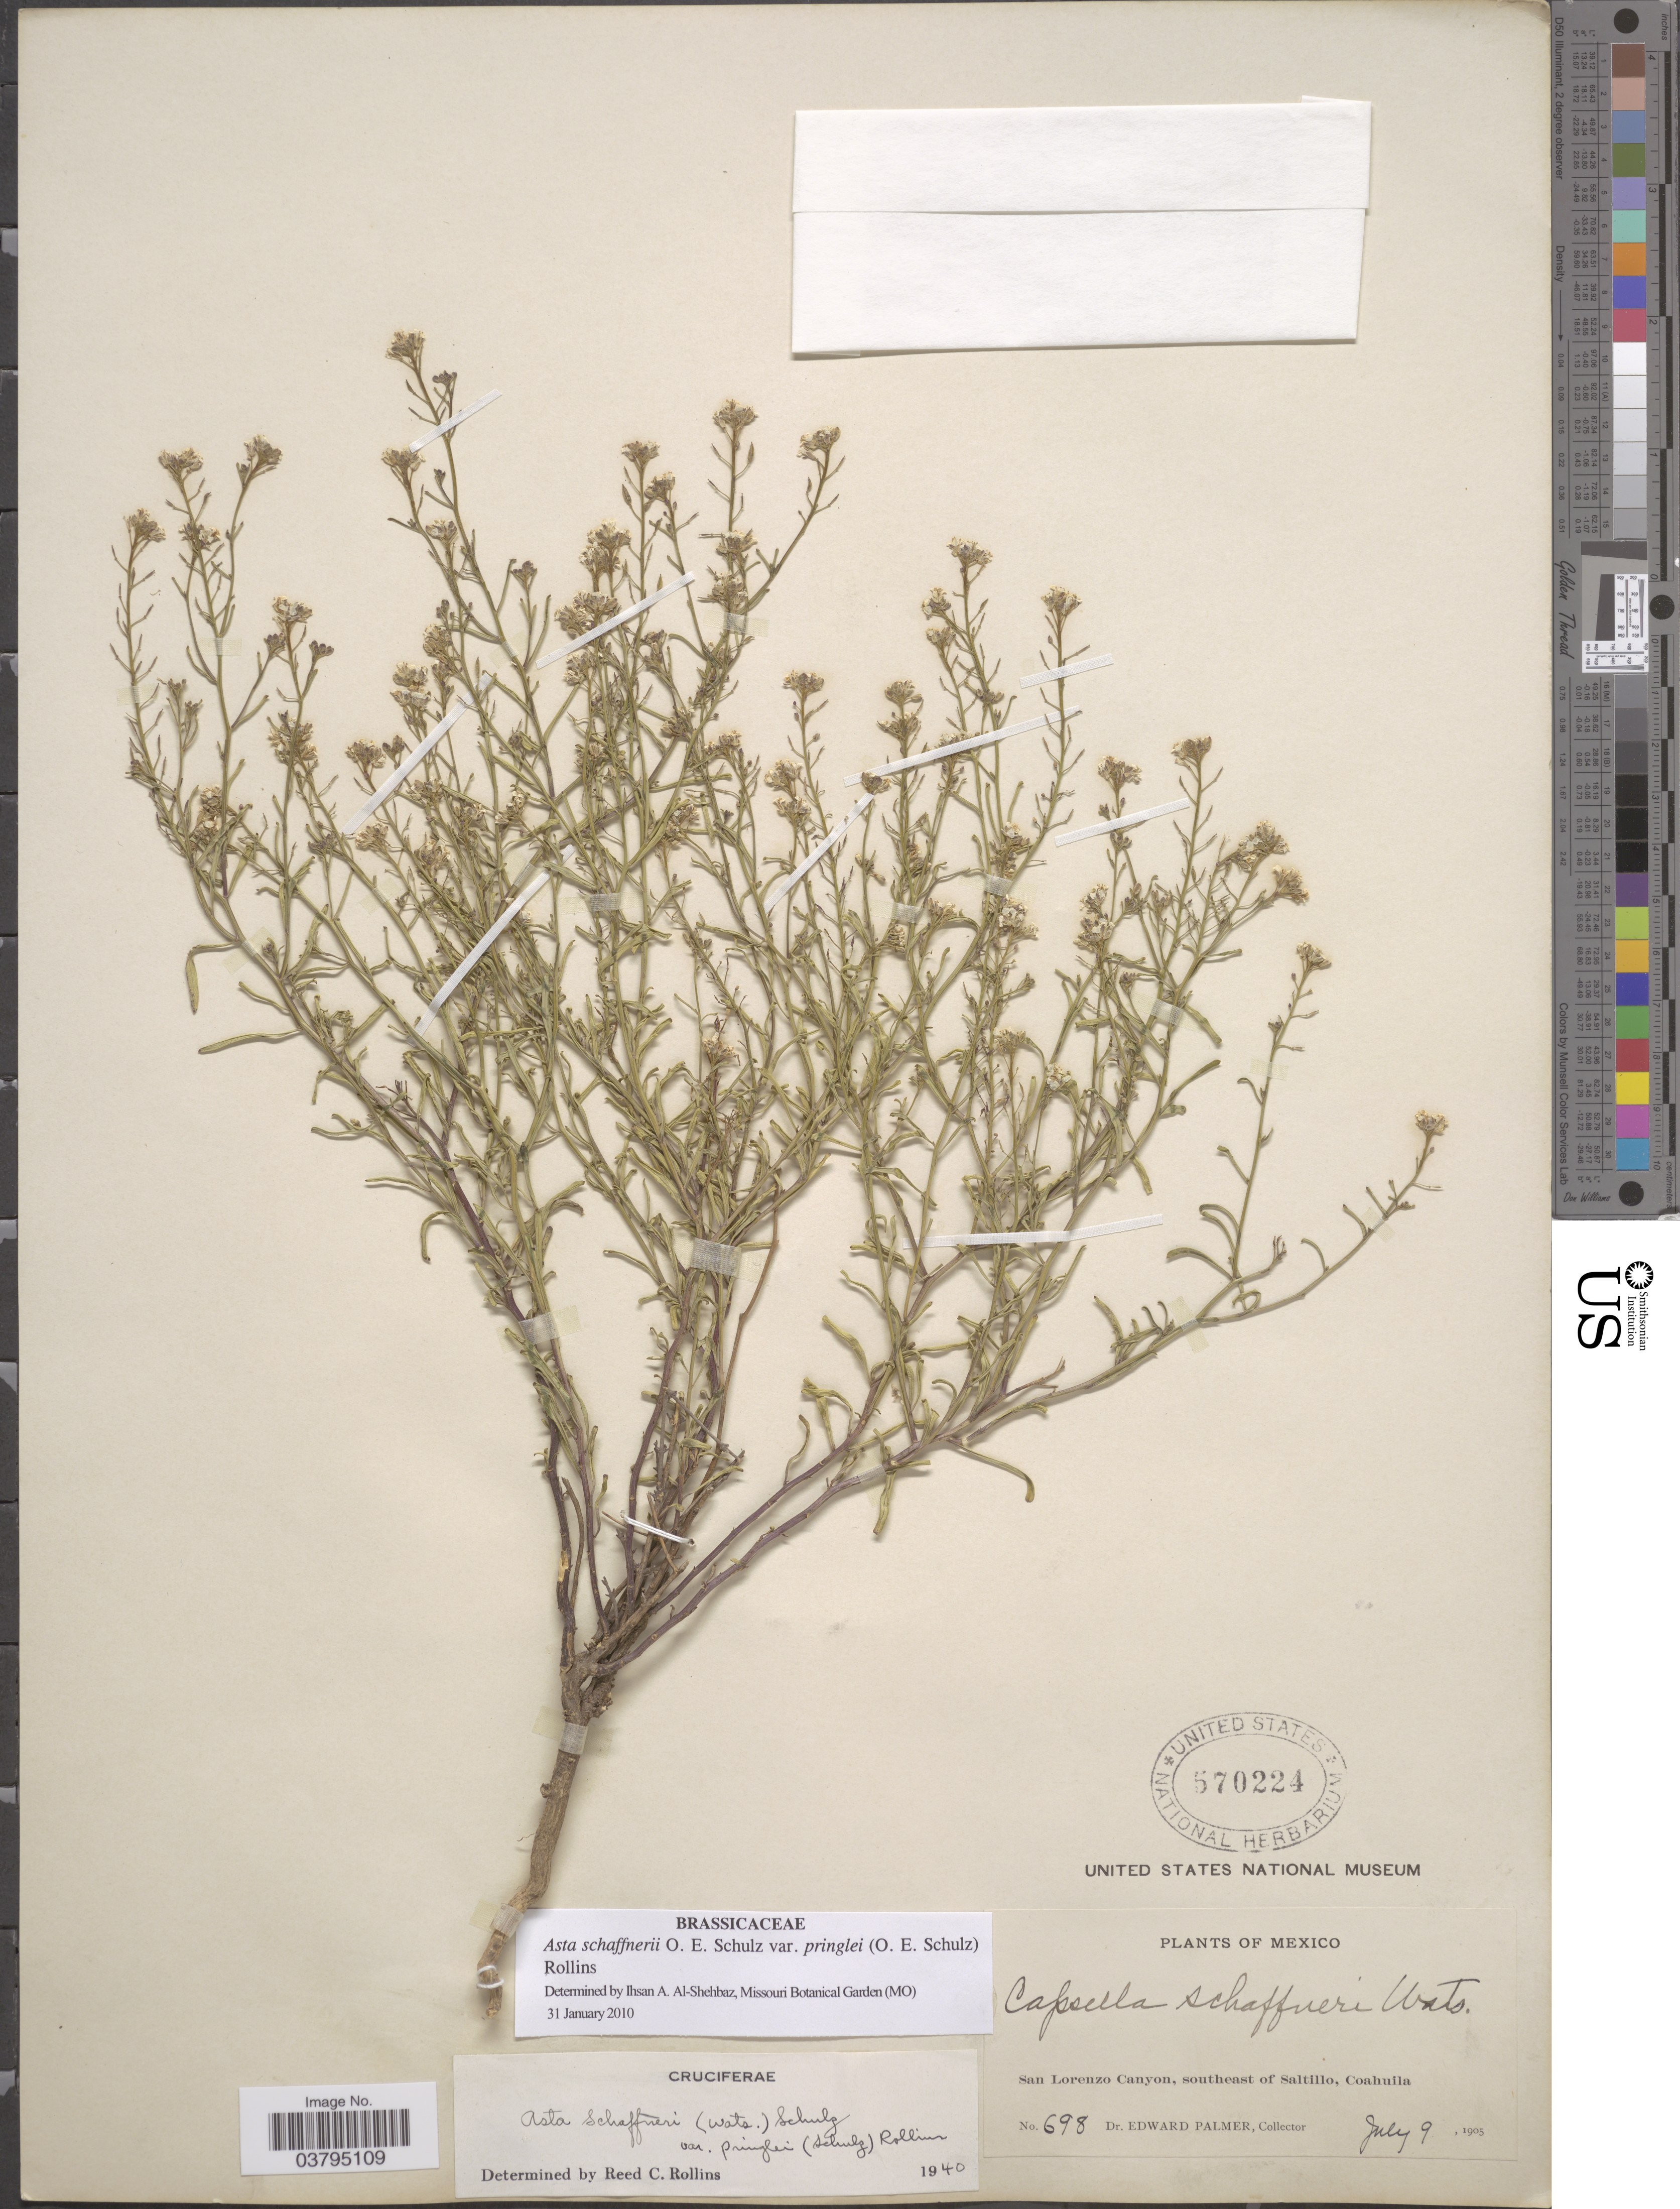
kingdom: Plantae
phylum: Tracheophyta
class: Magnoliopsida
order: Brassicales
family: Brassicaceae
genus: Asta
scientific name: Asta schaffneri var. pringlei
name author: (O.E. Schulz) Rollins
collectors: E. Palmer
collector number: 698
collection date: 1905-07-09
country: Mexico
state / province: Coahuila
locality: San Lorenzo Canyon, southeast of Saltillo.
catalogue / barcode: US 570224